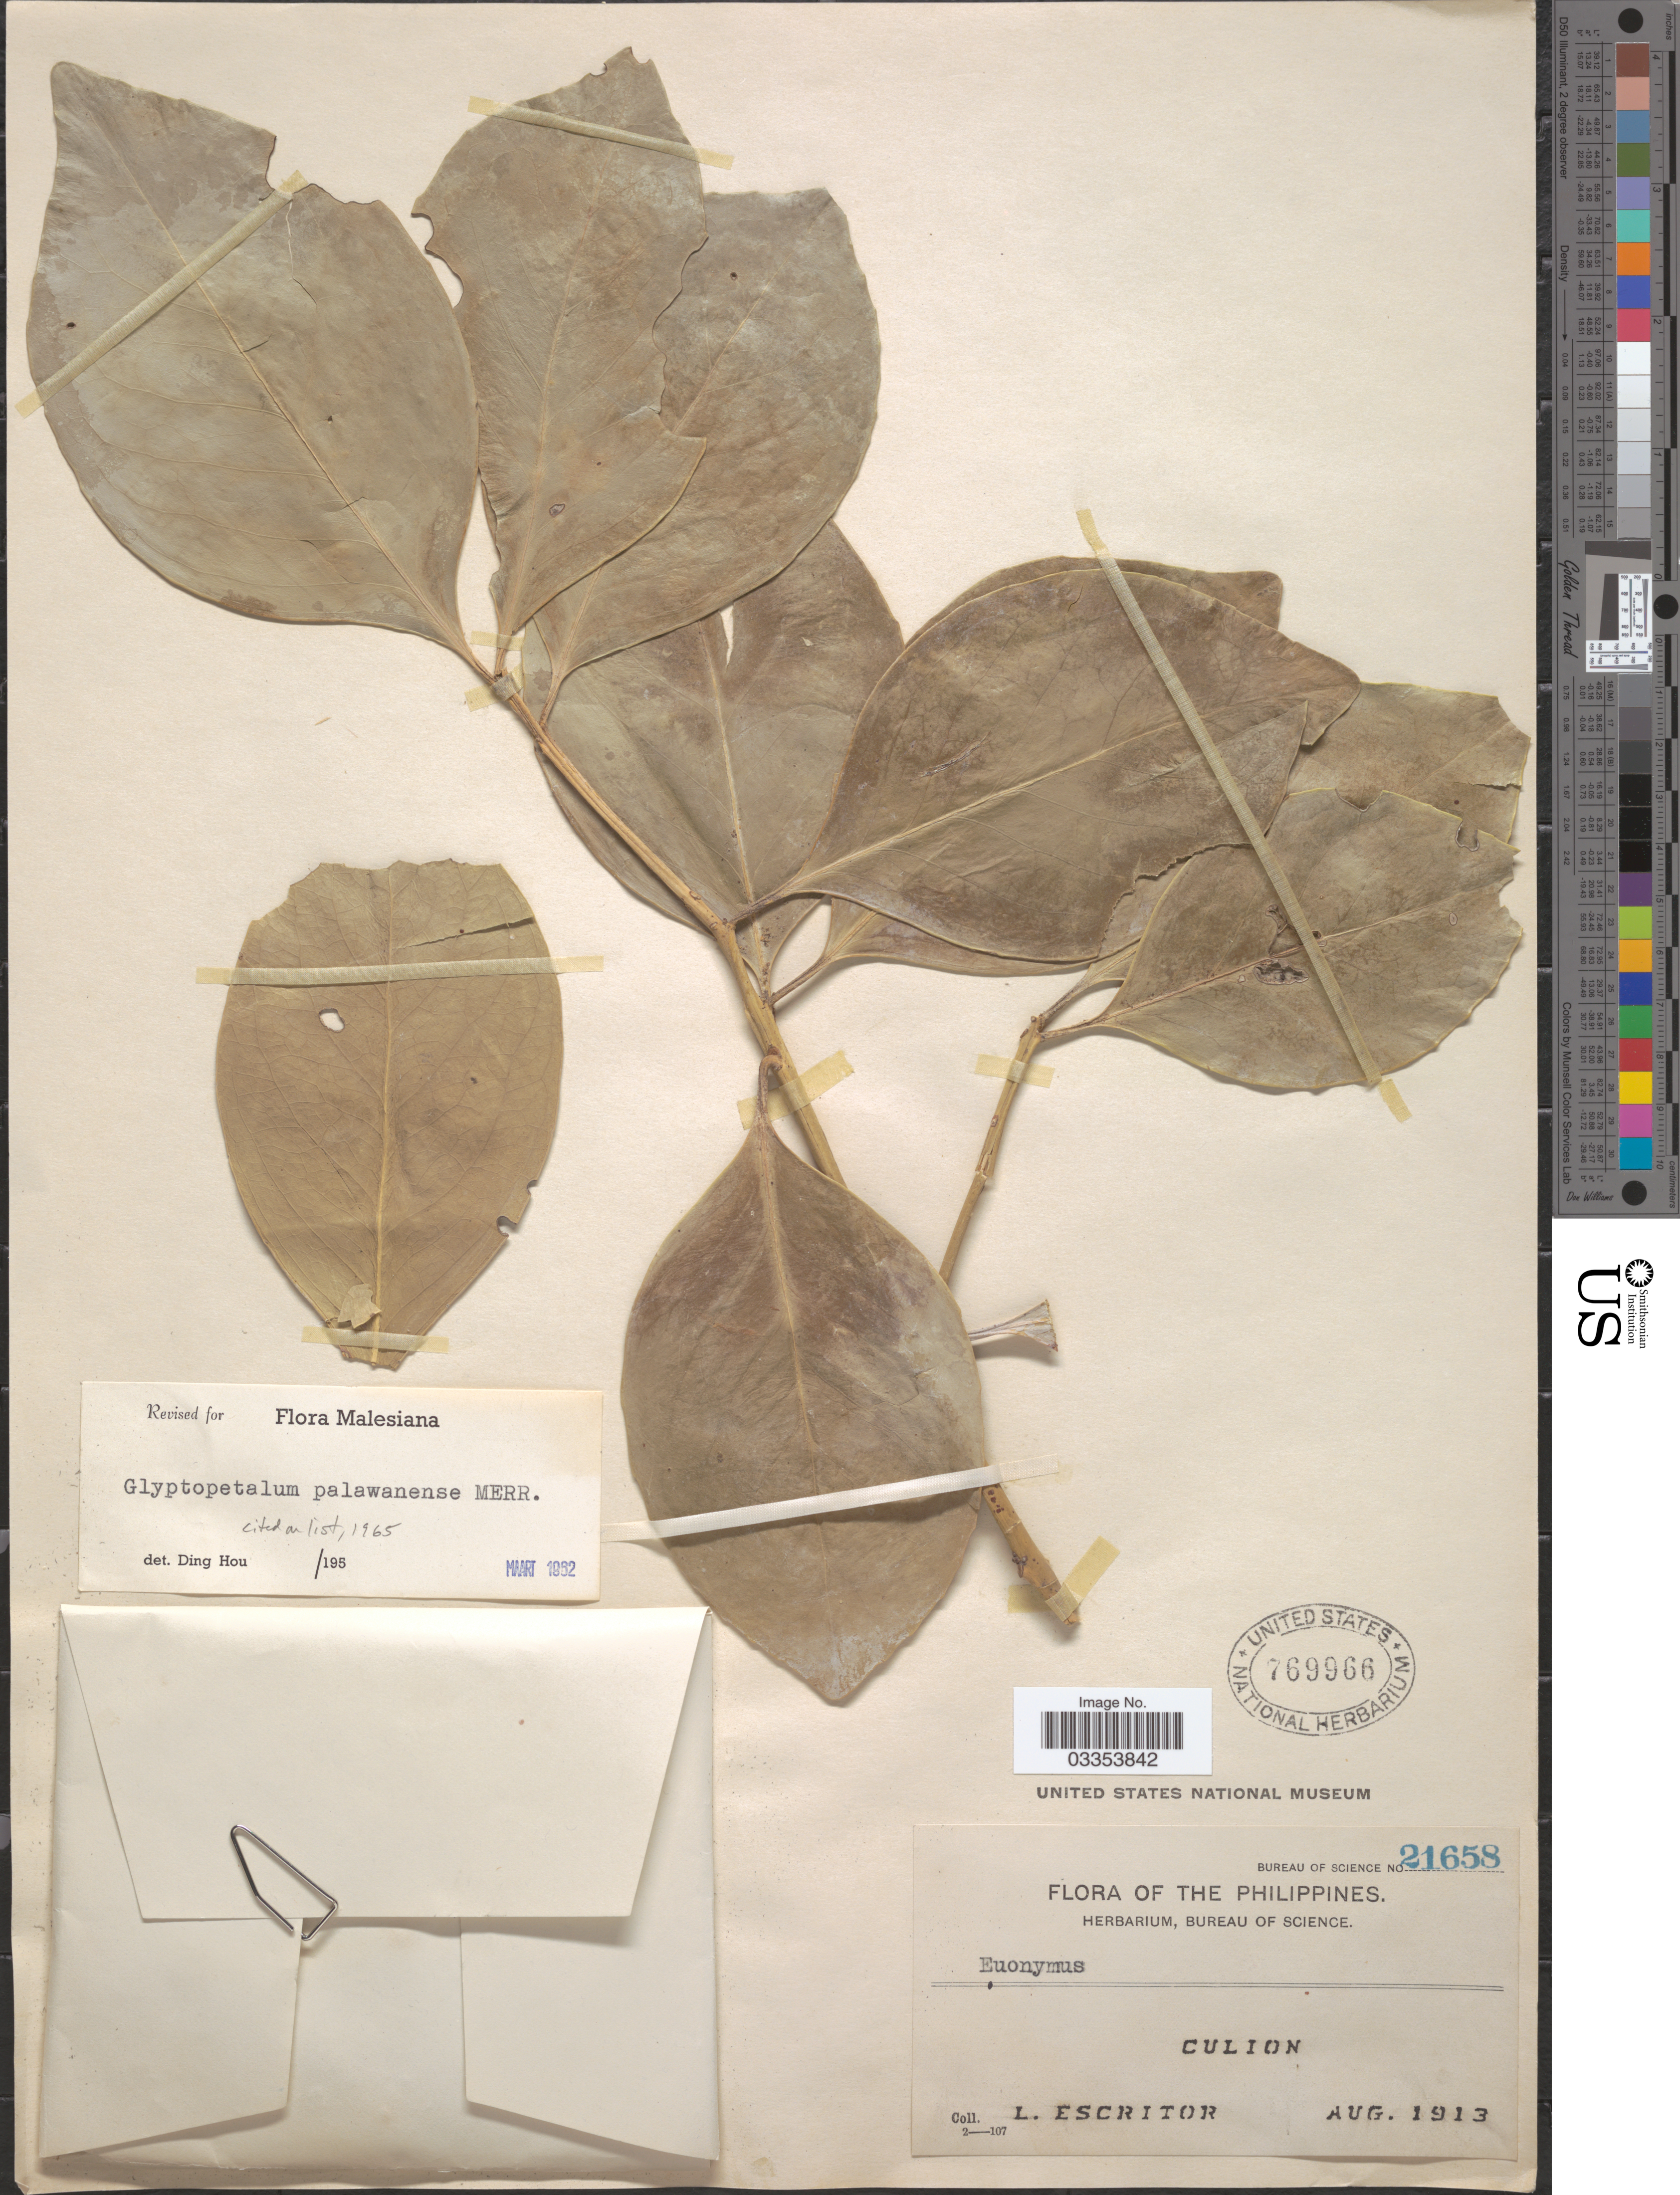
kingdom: Plantae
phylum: Tracheophyta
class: Magnoliopsida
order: Celastrales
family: Celastraceae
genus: Glyptopetalum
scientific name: Glyptopetalum palawanense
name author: Merr.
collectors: L. Escritor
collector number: Bureau of Science 21658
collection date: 1913-08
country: Philippines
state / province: Mimaropa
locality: Culion.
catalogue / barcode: US 769966